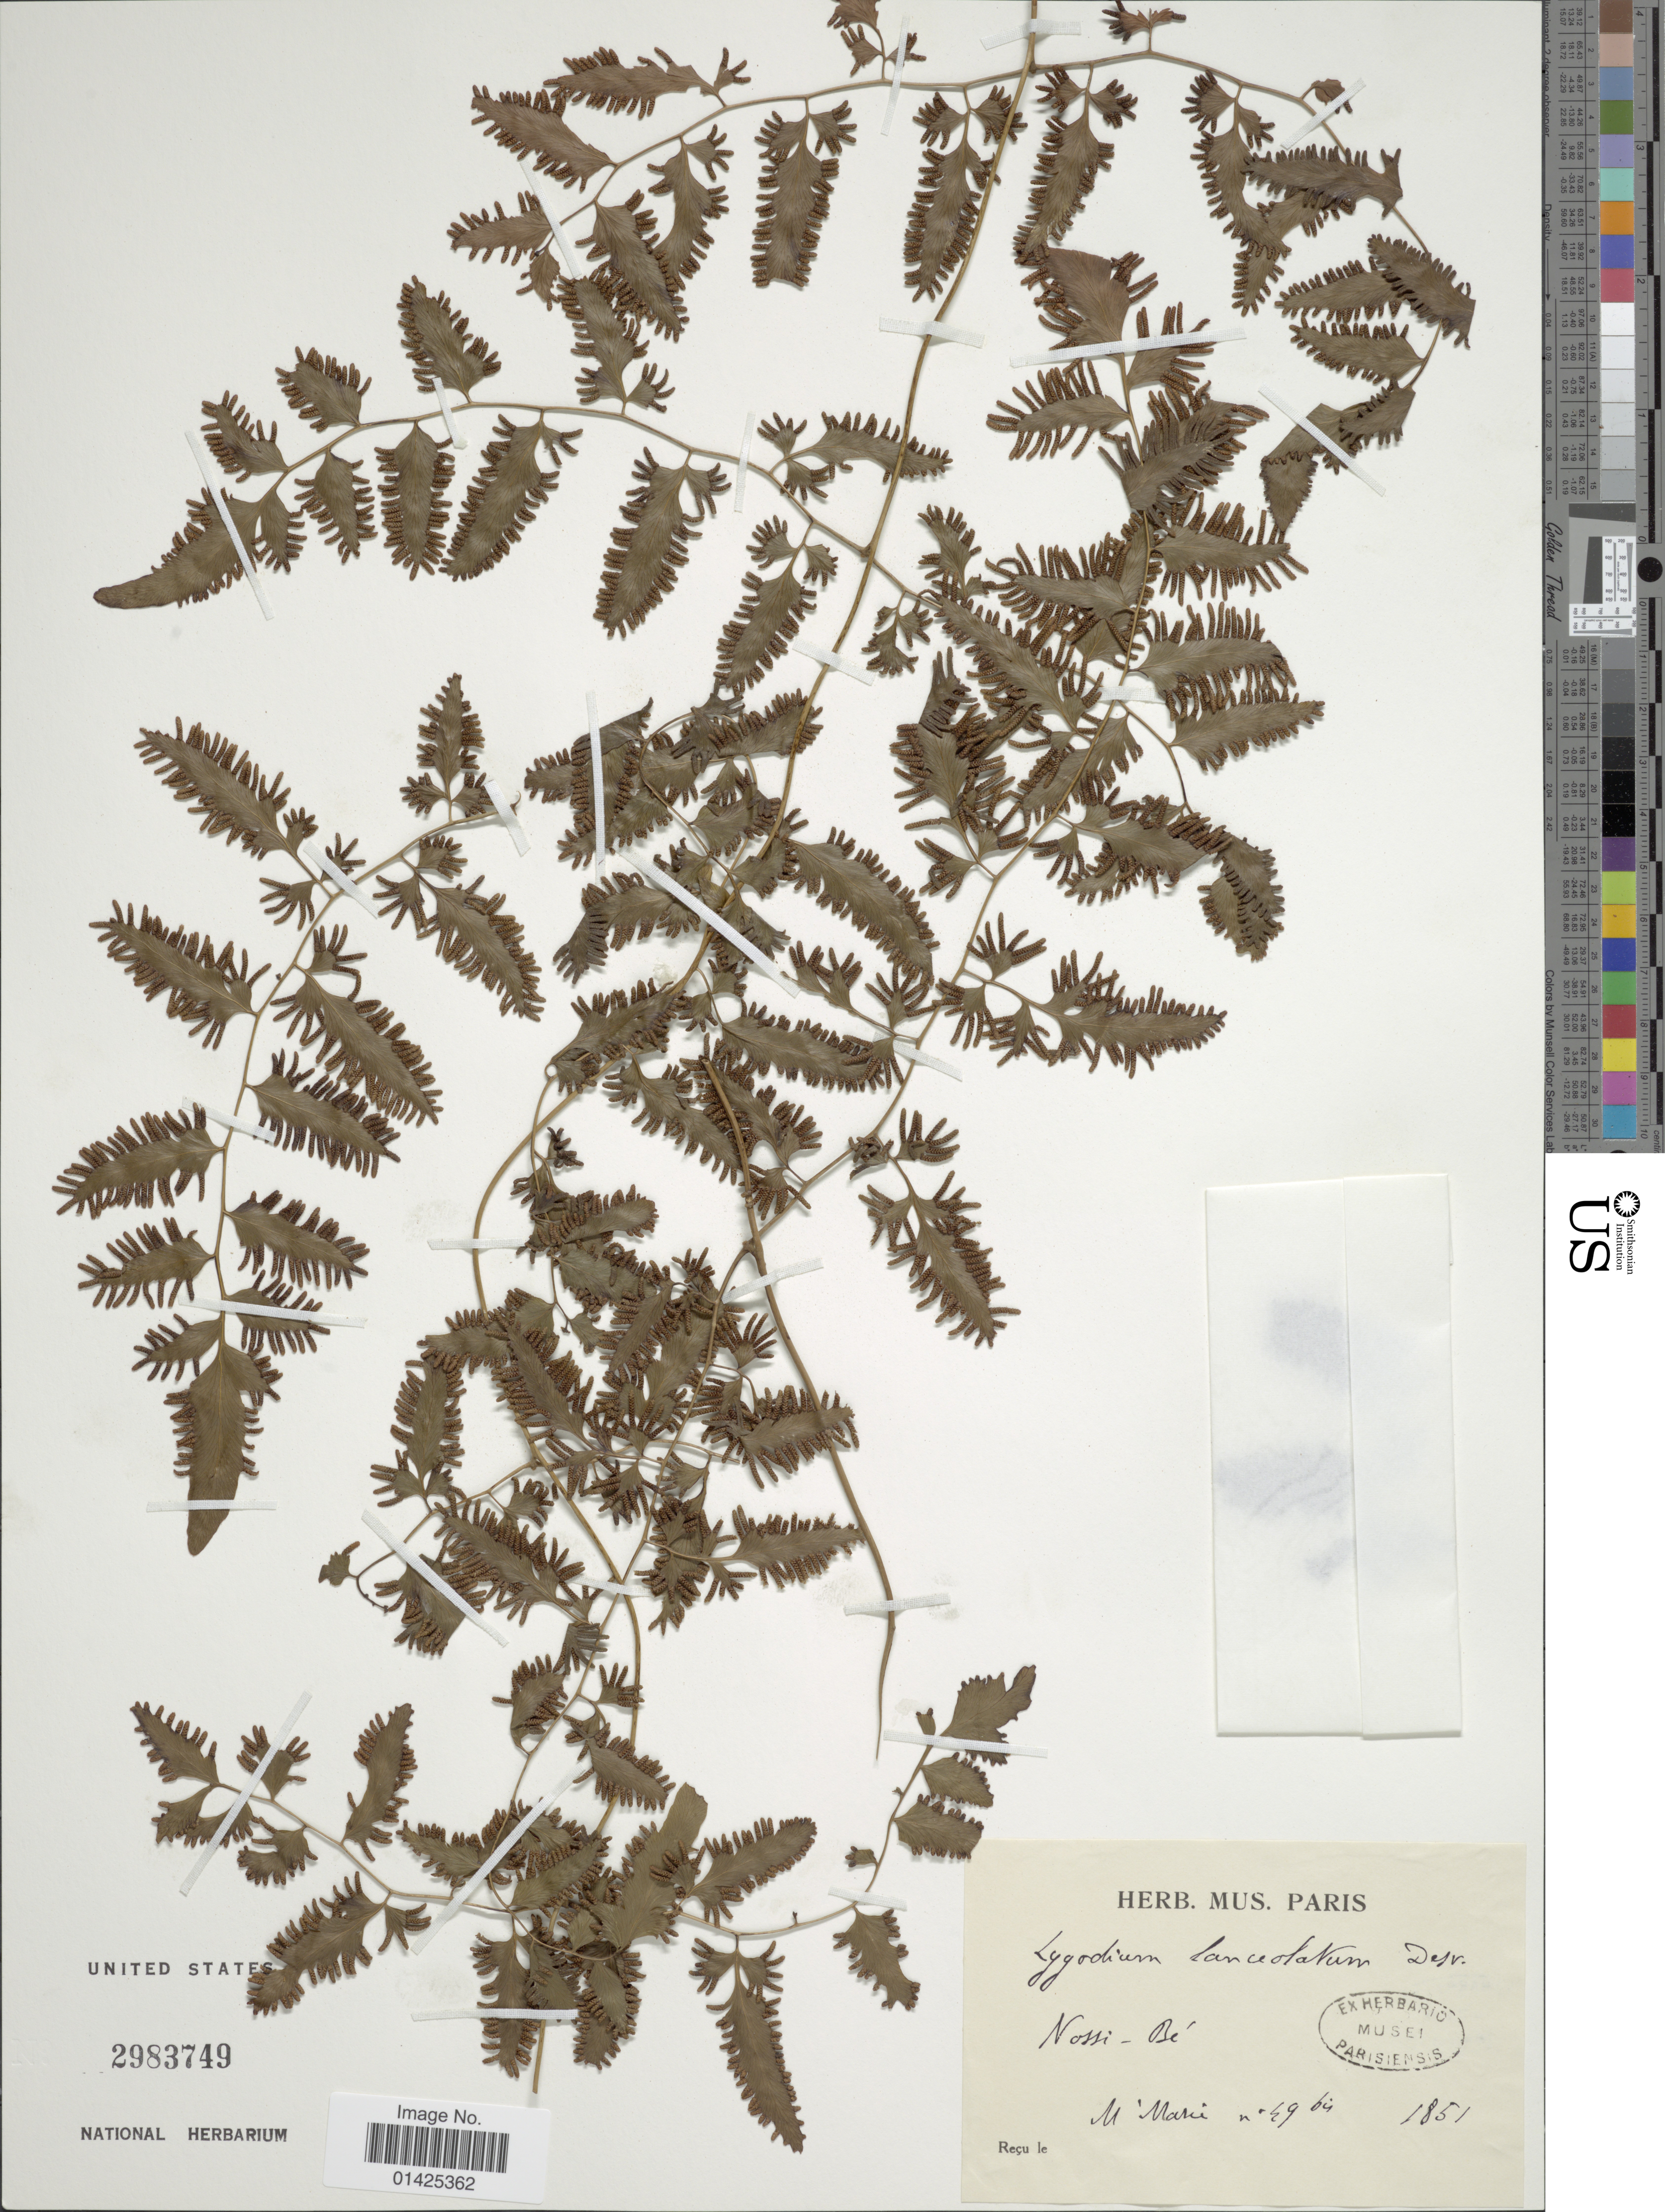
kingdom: Plantae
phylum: Tracheophyta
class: Polypodiopsida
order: Schizaeales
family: Lygodiaceae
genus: Lygodium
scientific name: Lygodium lanceolatum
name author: Desv.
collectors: ex herb. Mus. Paris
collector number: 49 bis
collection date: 1851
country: Madagascar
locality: Nossi - Be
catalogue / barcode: US 2983749